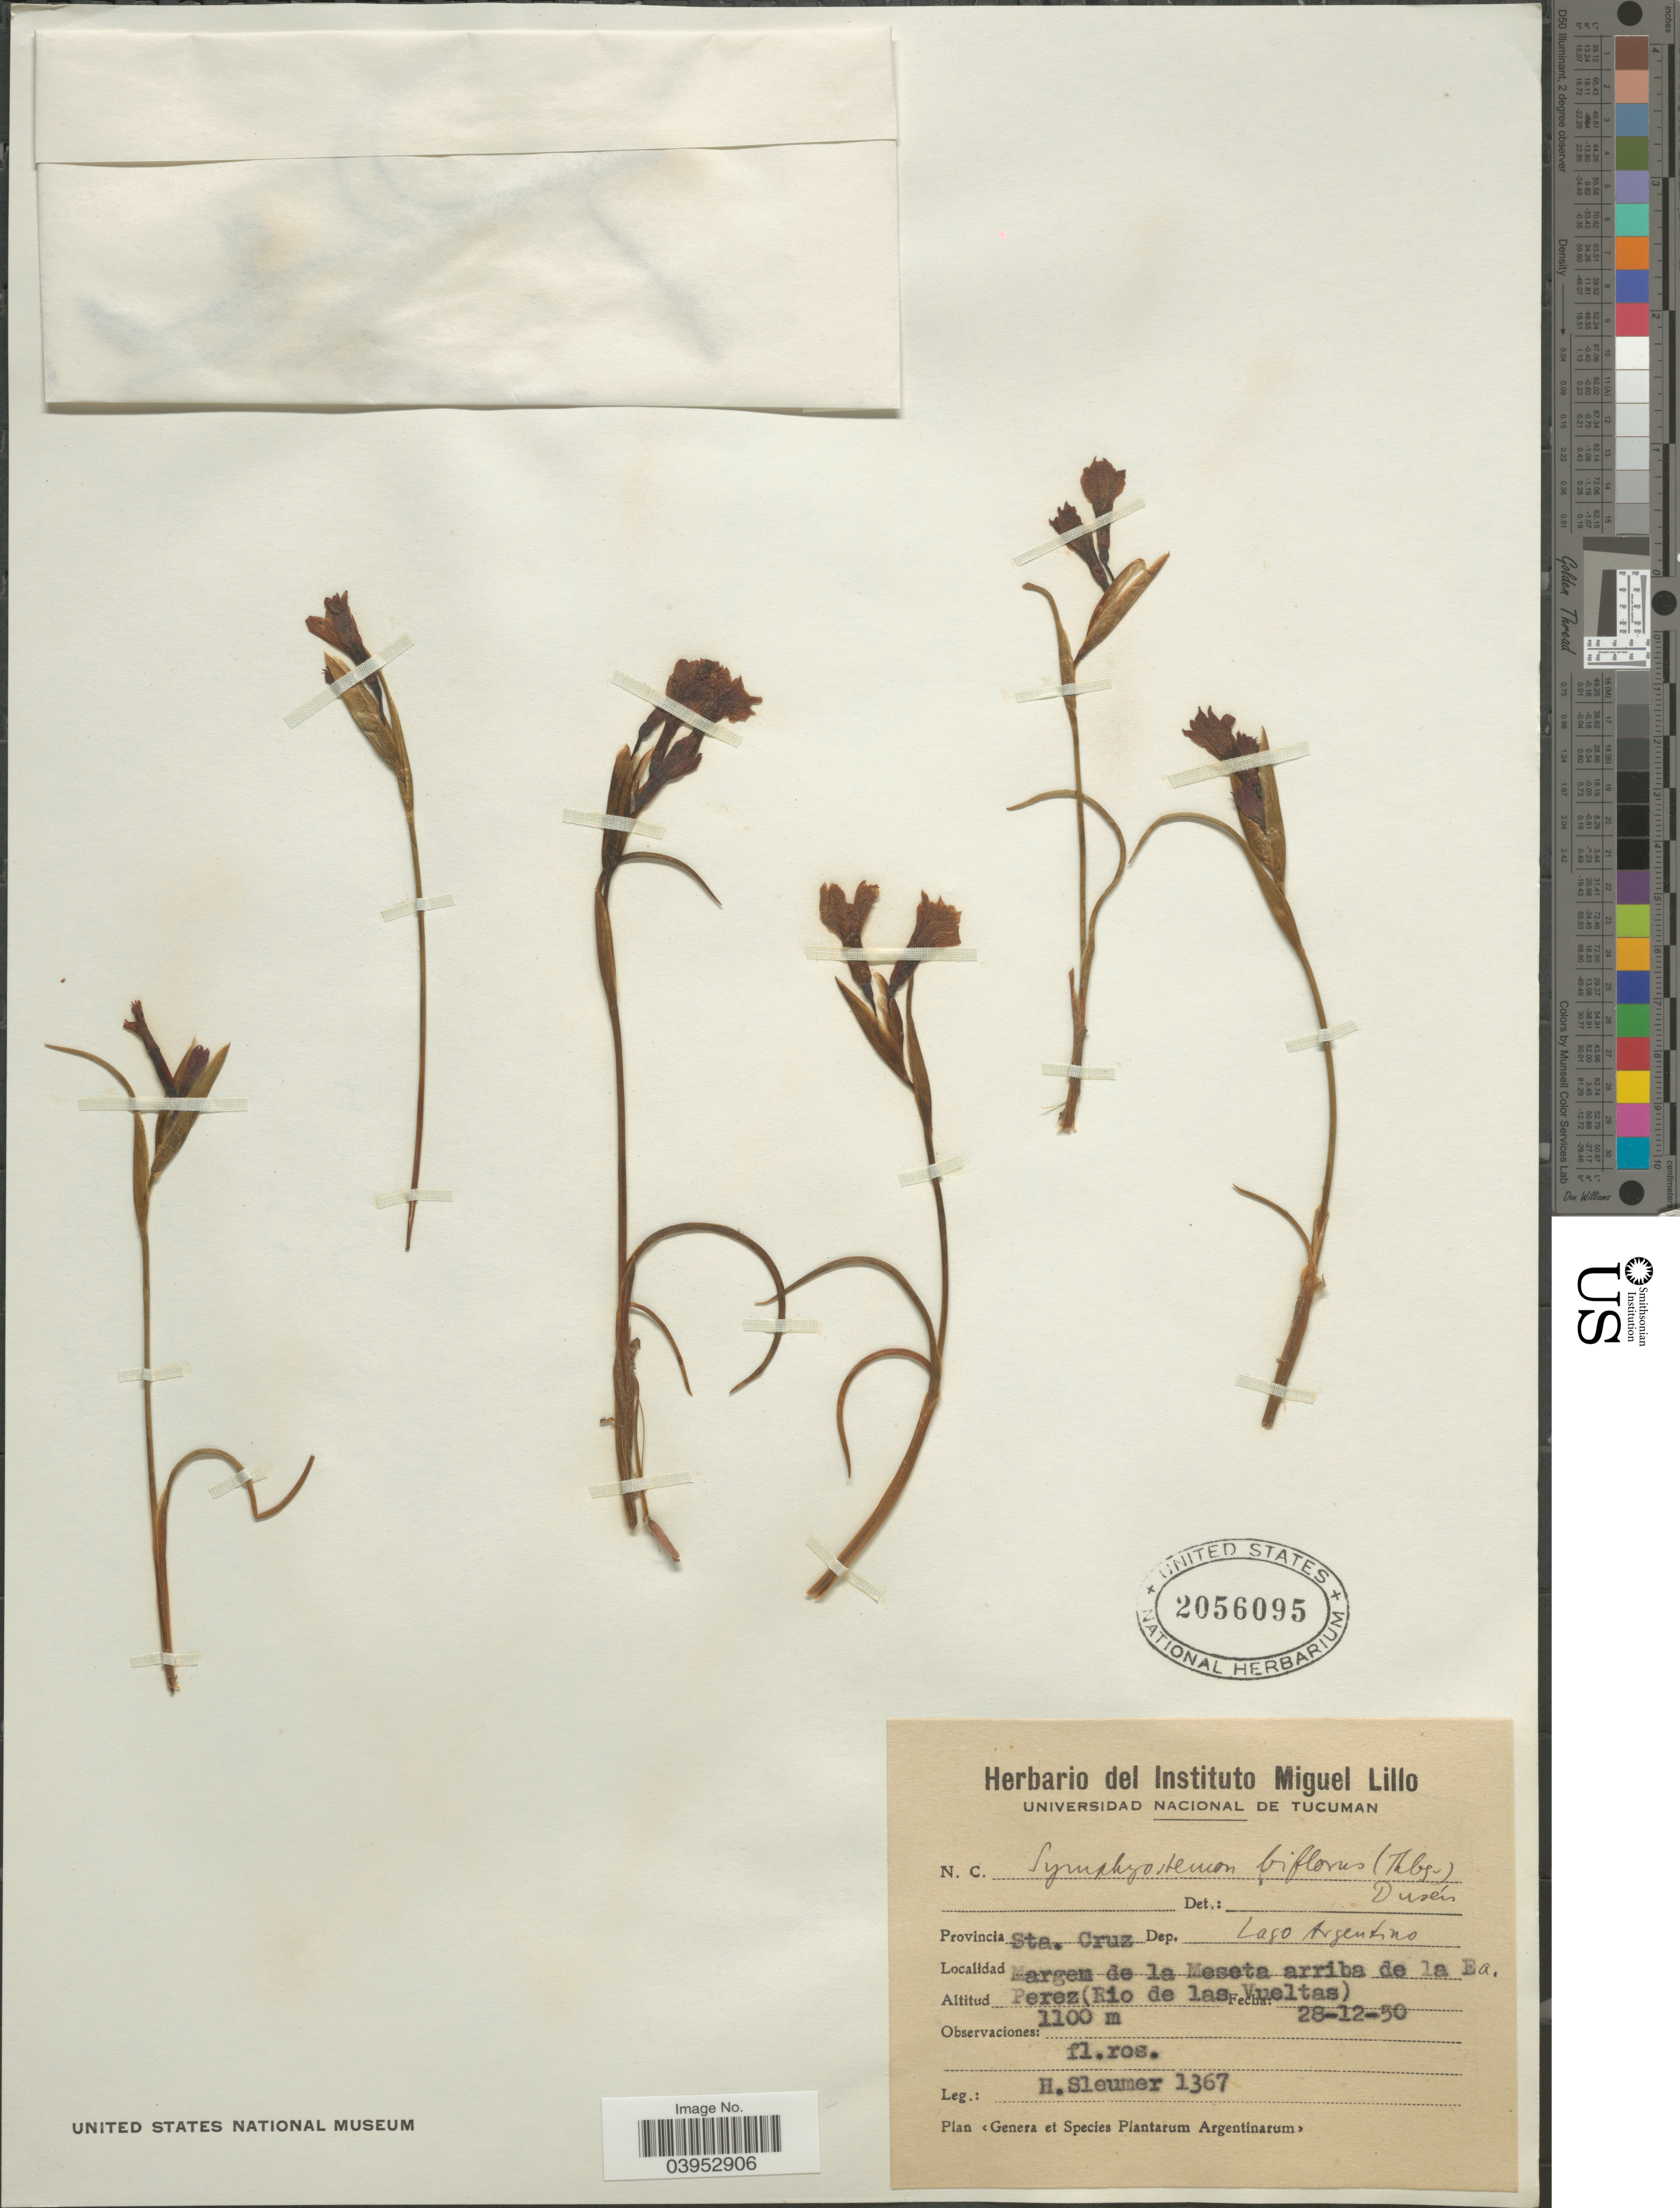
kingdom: Plantae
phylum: Tracheophyta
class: Liliopsida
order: Asparagales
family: Iridaceae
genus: Olsynium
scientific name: Olsynium lyckholmii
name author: (Dusén) Goldblatt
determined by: Strong, Mark T., (BOT), Smithsonian Institution - National Museum of Natural History (UNITED STATES)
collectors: H. O. Sleumer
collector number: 1367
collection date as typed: Transcribed d/m/y: 28/12/50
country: Argentina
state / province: Santa Cruz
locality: Dep. Lago Argentino. Margem de la Meseta arriba de la Ea. Perez (Rio de las Vueltas).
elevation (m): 1100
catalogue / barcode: US 2056095